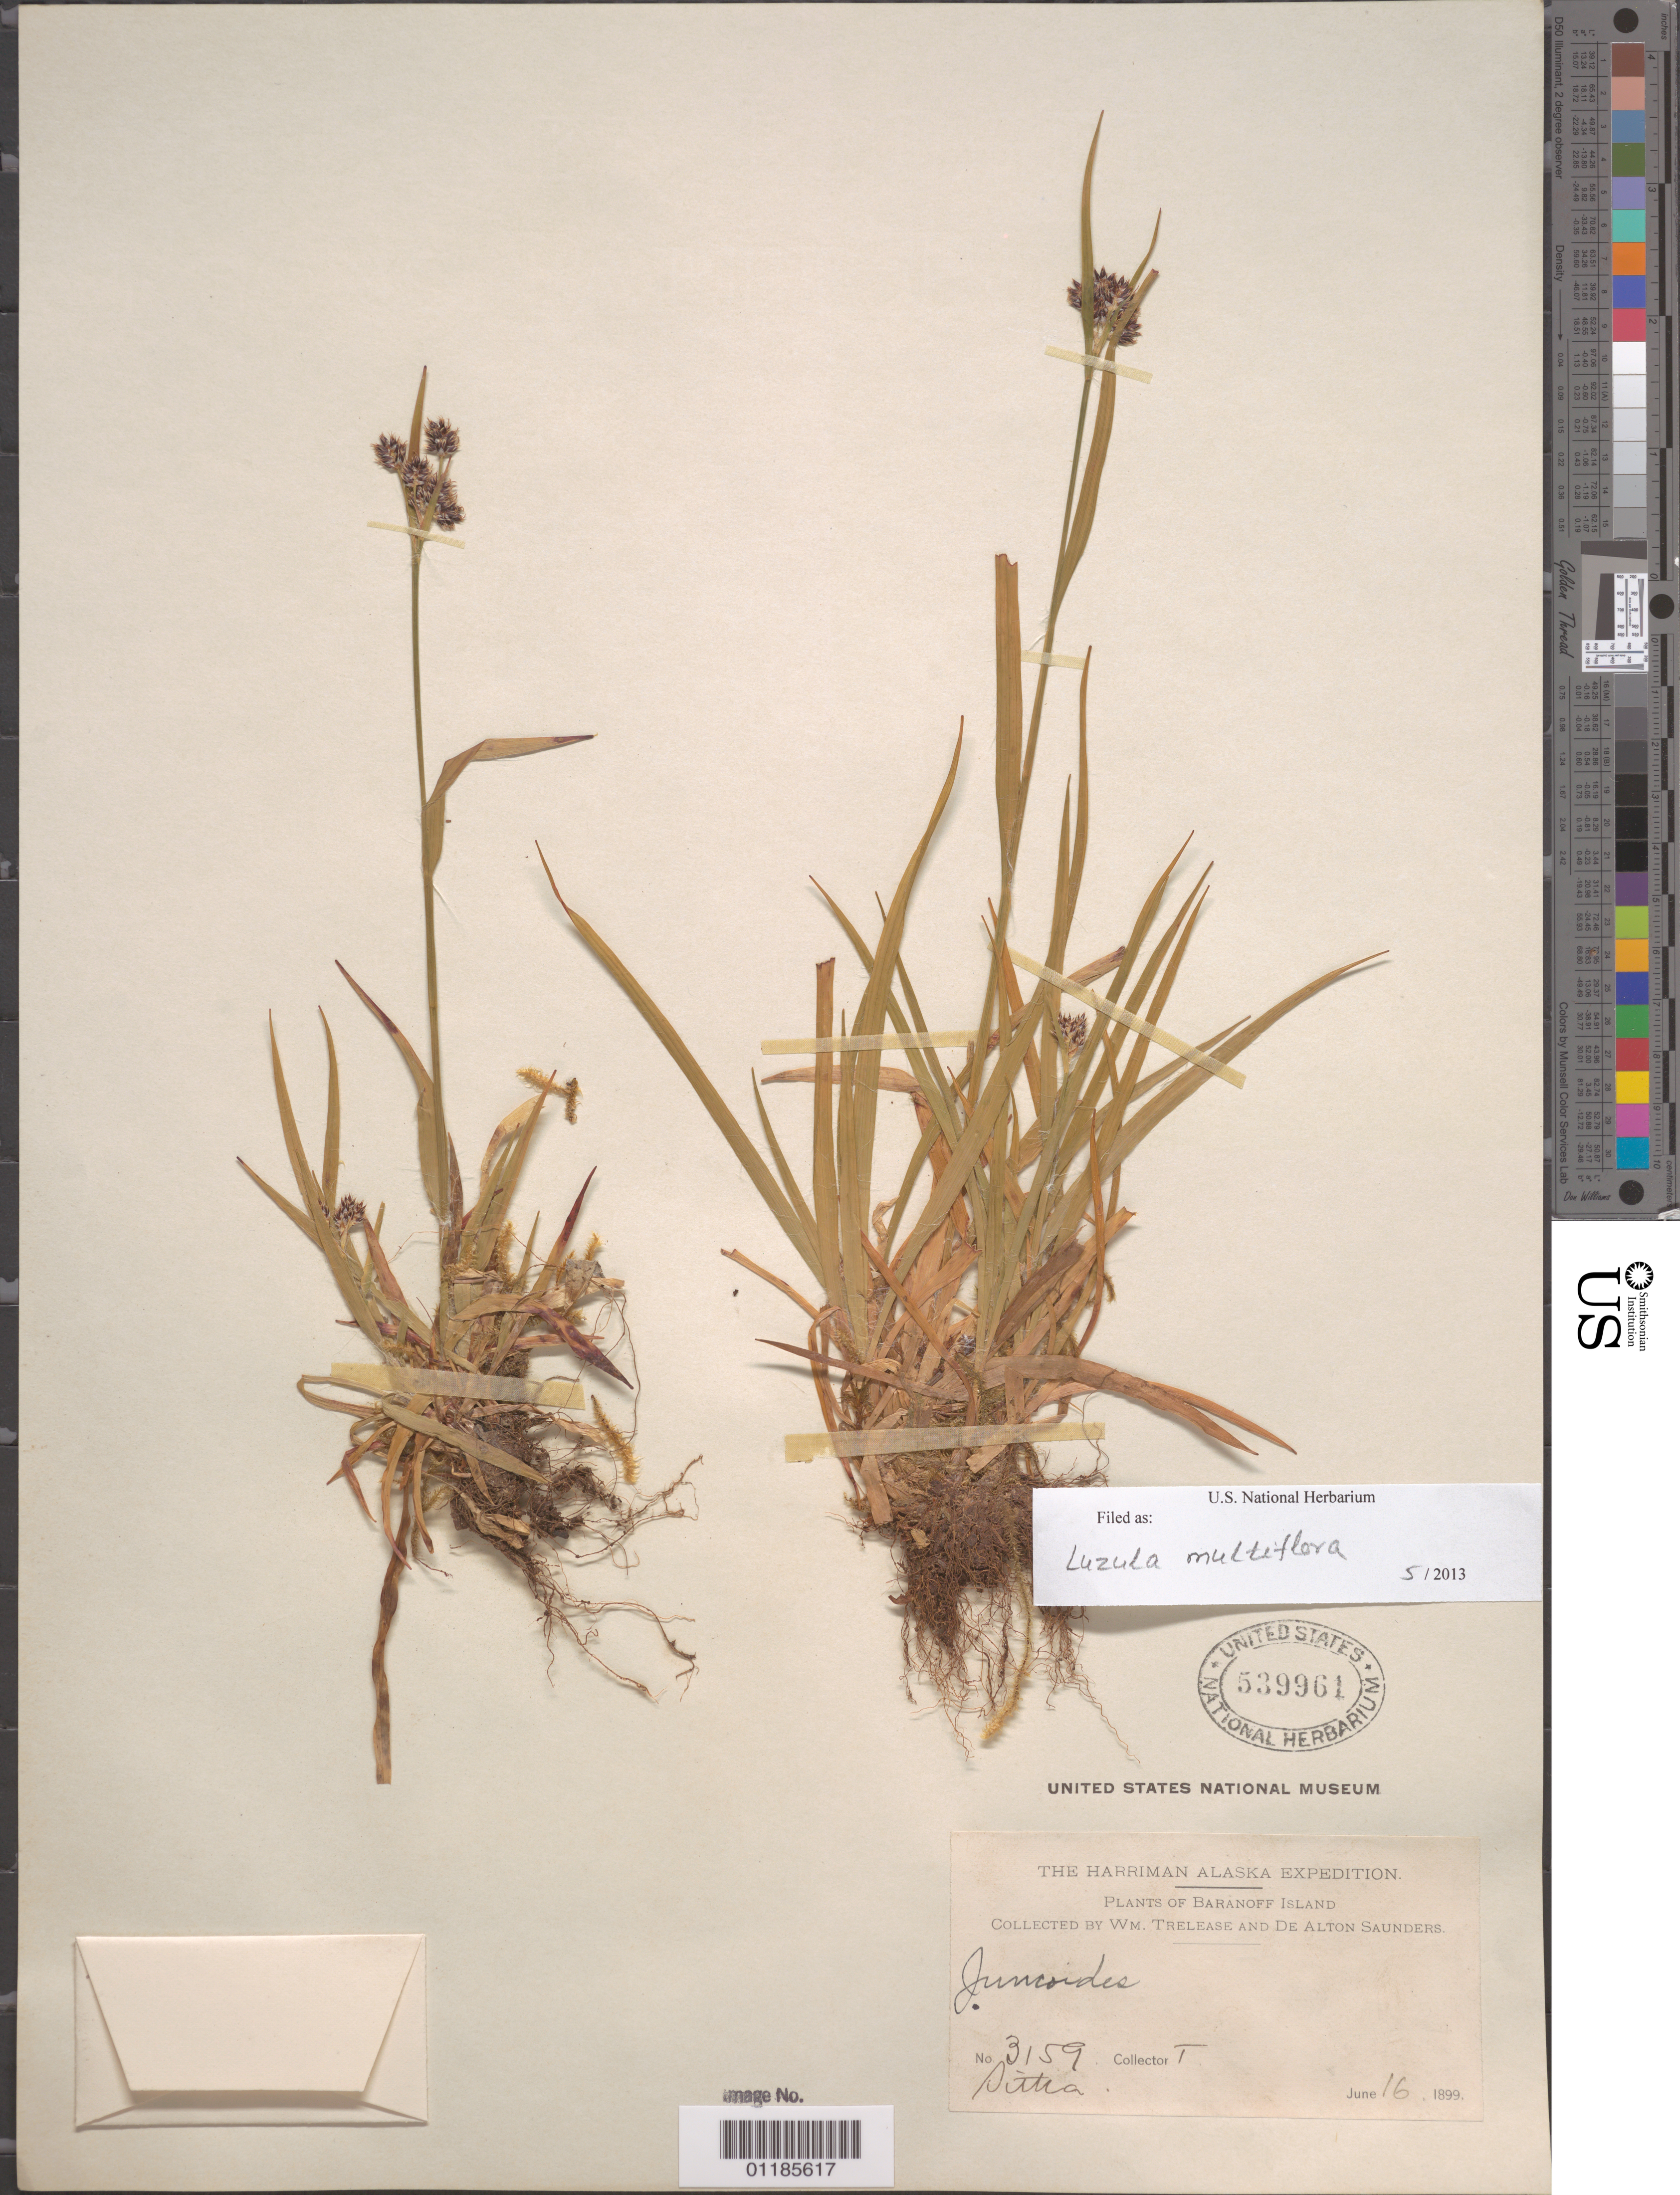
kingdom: Plantae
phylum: Tracheophyta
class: Liliopsida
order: Poales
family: Juncaceae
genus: Luzula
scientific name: Luzula multiflora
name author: (Ehrh.) Lej.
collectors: W. Trelease & D. Saunders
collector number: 3159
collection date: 1899-06-16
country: United States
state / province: Alaska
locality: Sitka.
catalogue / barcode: US 539961